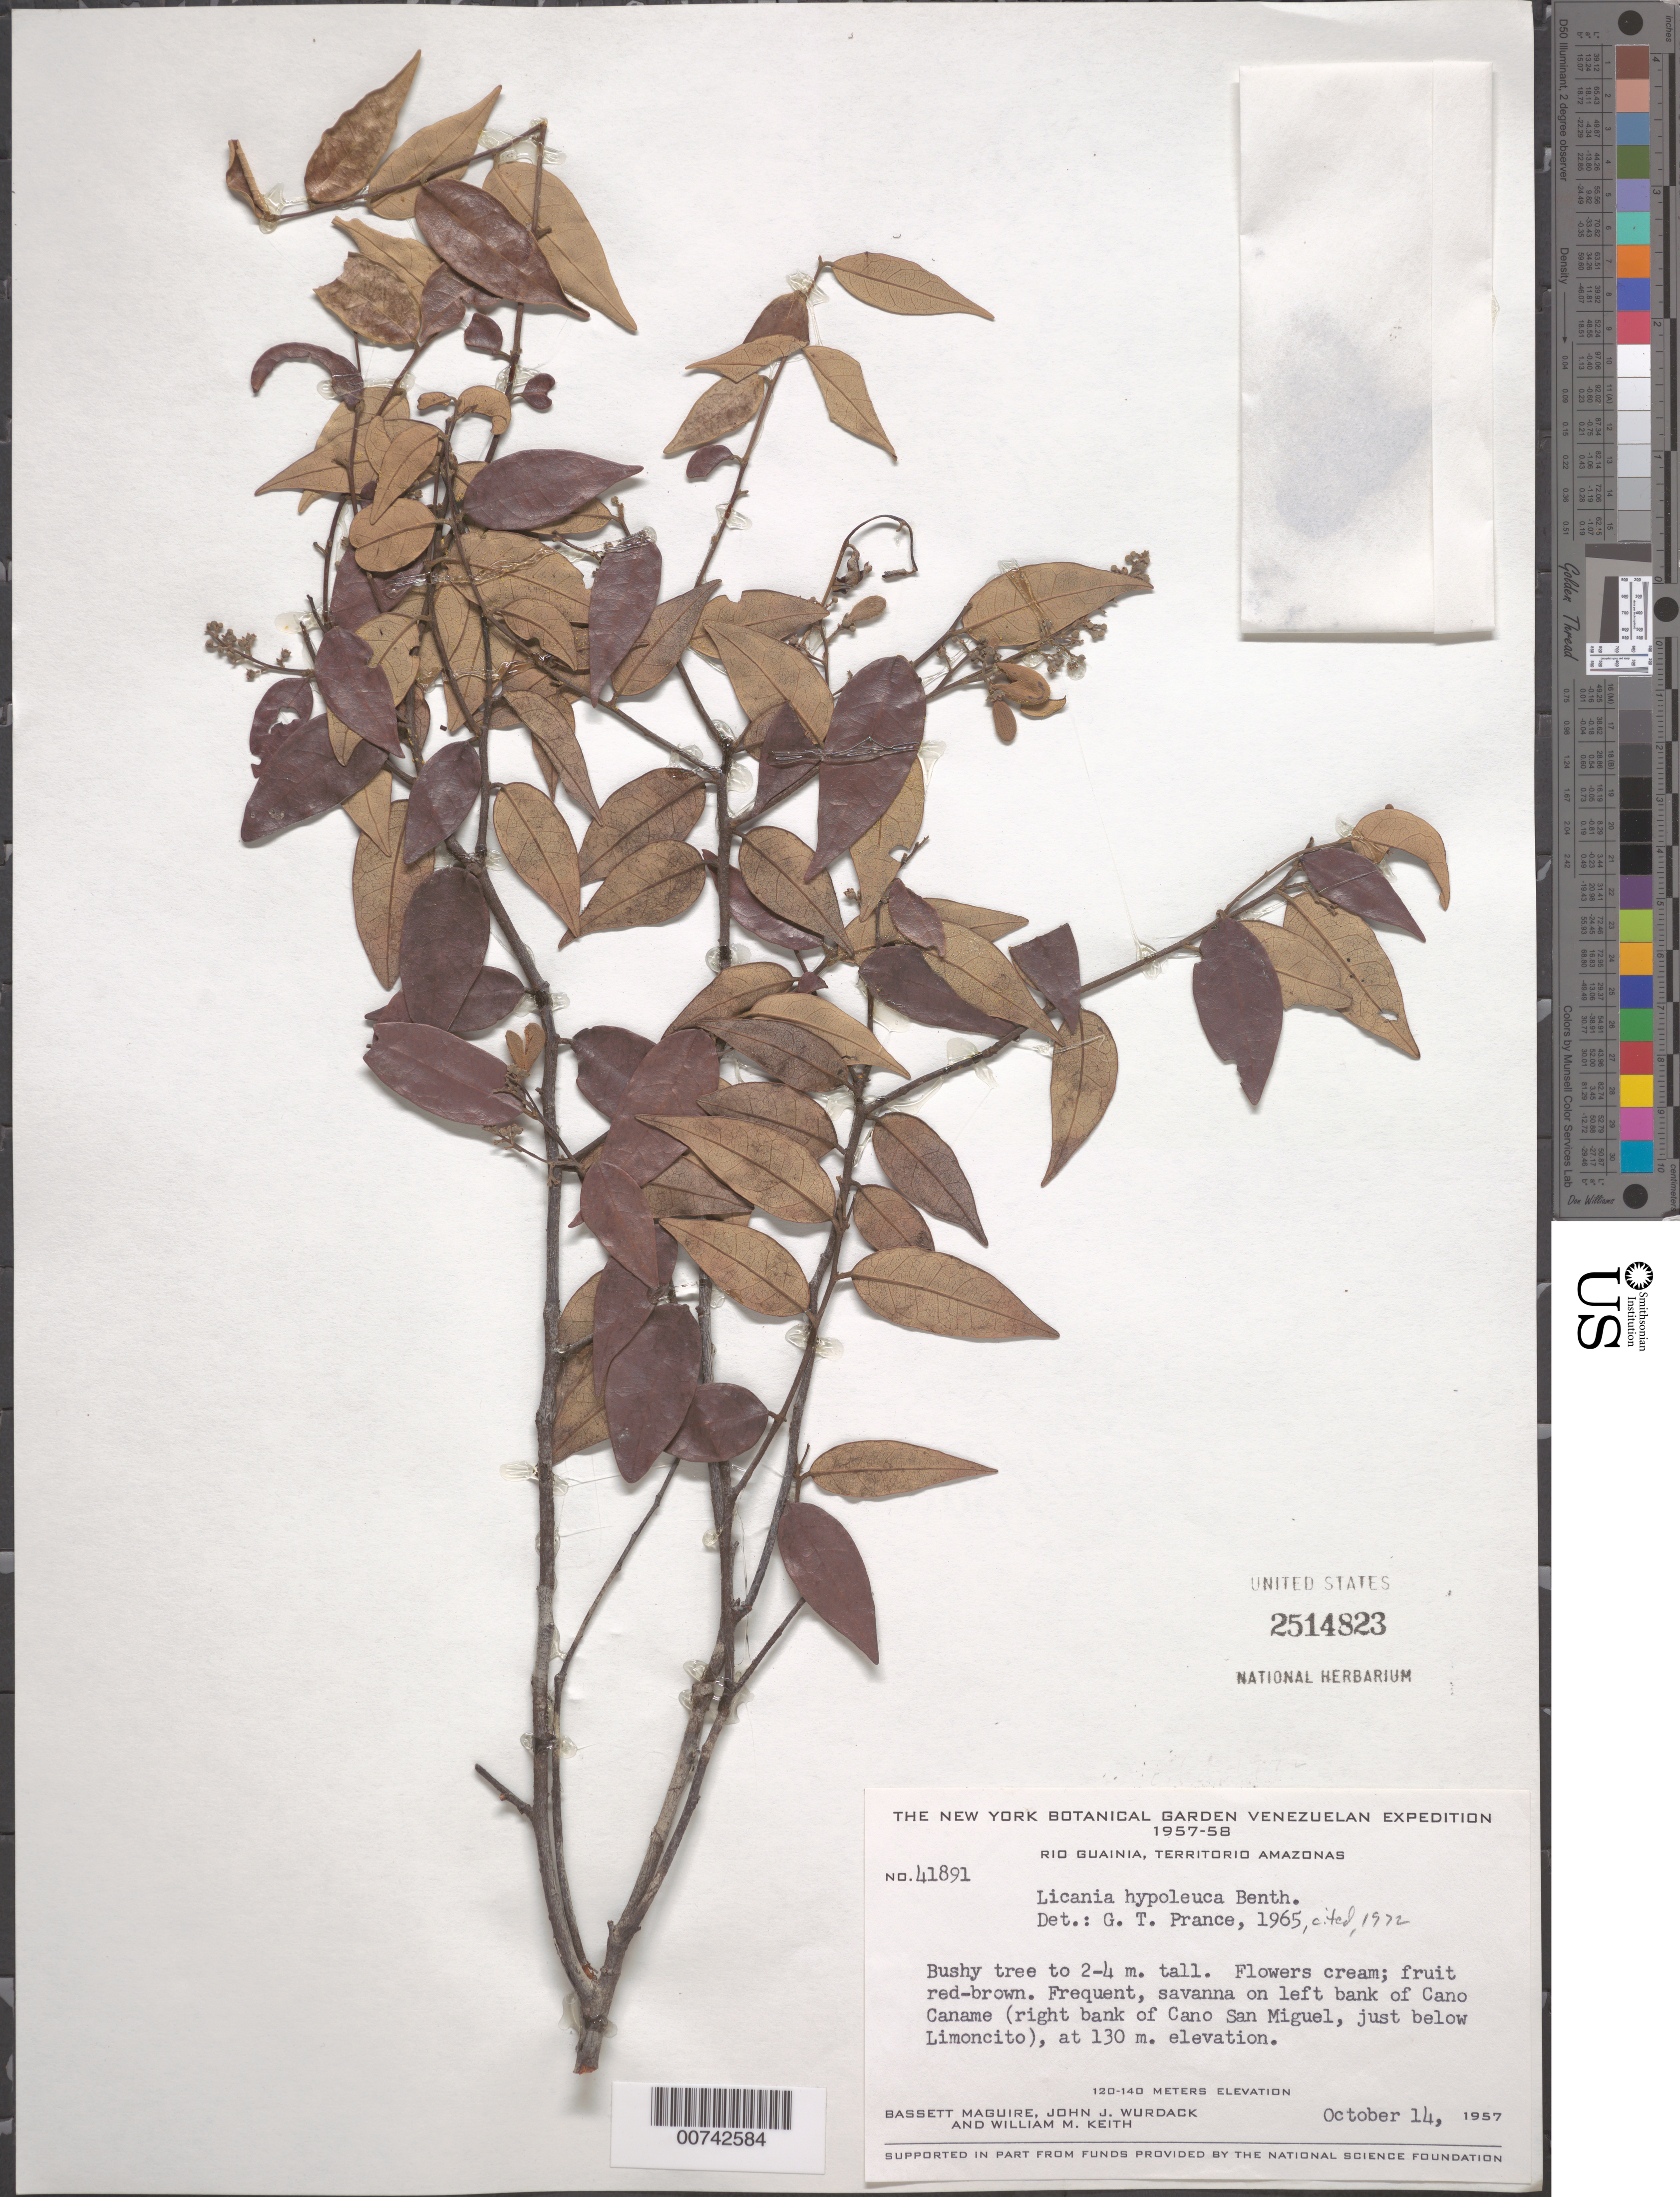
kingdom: Plantae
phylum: Tracheophyta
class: Magnoliopsida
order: Malpighiales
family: Chrysobalanaceae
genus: Licania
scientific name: Licania hypoleuca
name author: Benth.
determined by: Prance, G. T.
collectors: B. Maguire, J. J. Wurdack & W. Keith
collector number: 41891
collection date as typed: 14-Oct-57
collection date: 1957-10-14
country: Venezuela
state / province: Amazonas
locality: Río Guainía, Caño Caname, left bank of Caño San Miguel, below Limoncito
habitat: Savanna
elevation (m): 130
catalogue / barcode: US 2514823